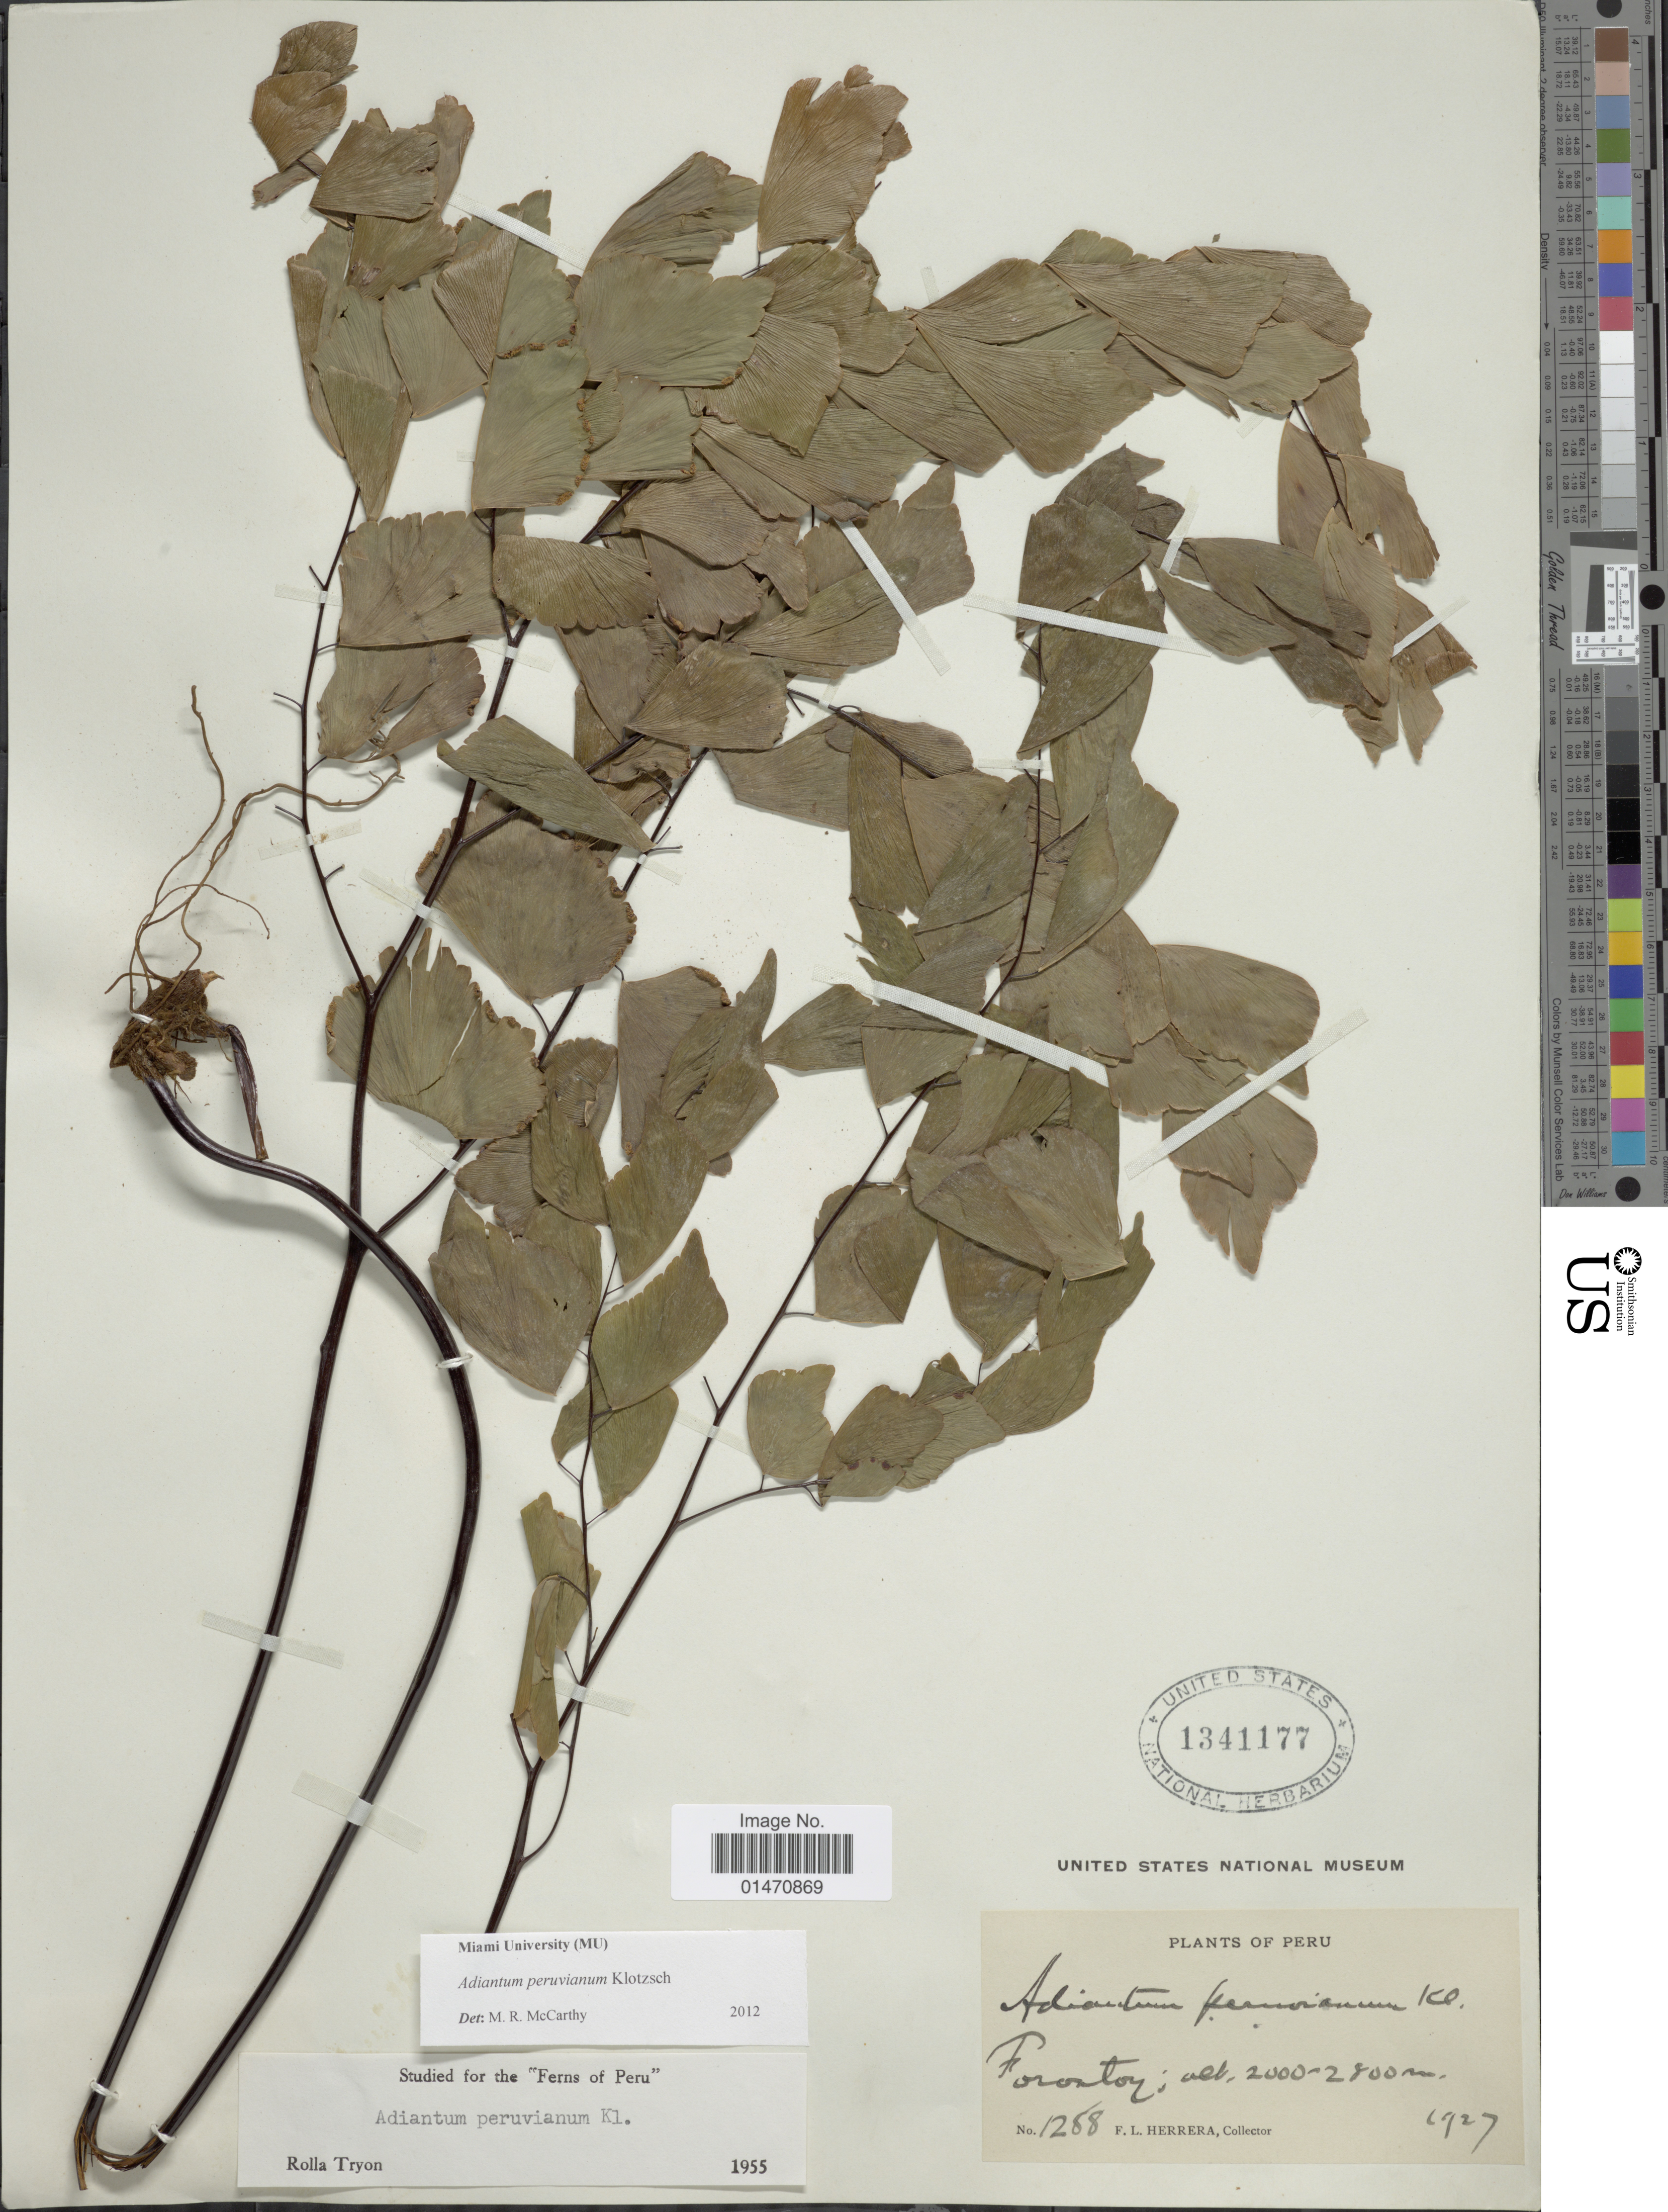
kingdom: Plantae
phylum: Tracheophyta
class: Polypodiopsida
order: Polypodiales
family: Pteridaceae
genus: Adiantum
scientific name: Adiantum peruvianum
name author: Klotzsch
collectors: F. L. Herrera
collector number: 1268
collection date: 1927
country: Peru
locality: Forontoy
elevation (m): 2000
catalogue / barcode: US 1341177